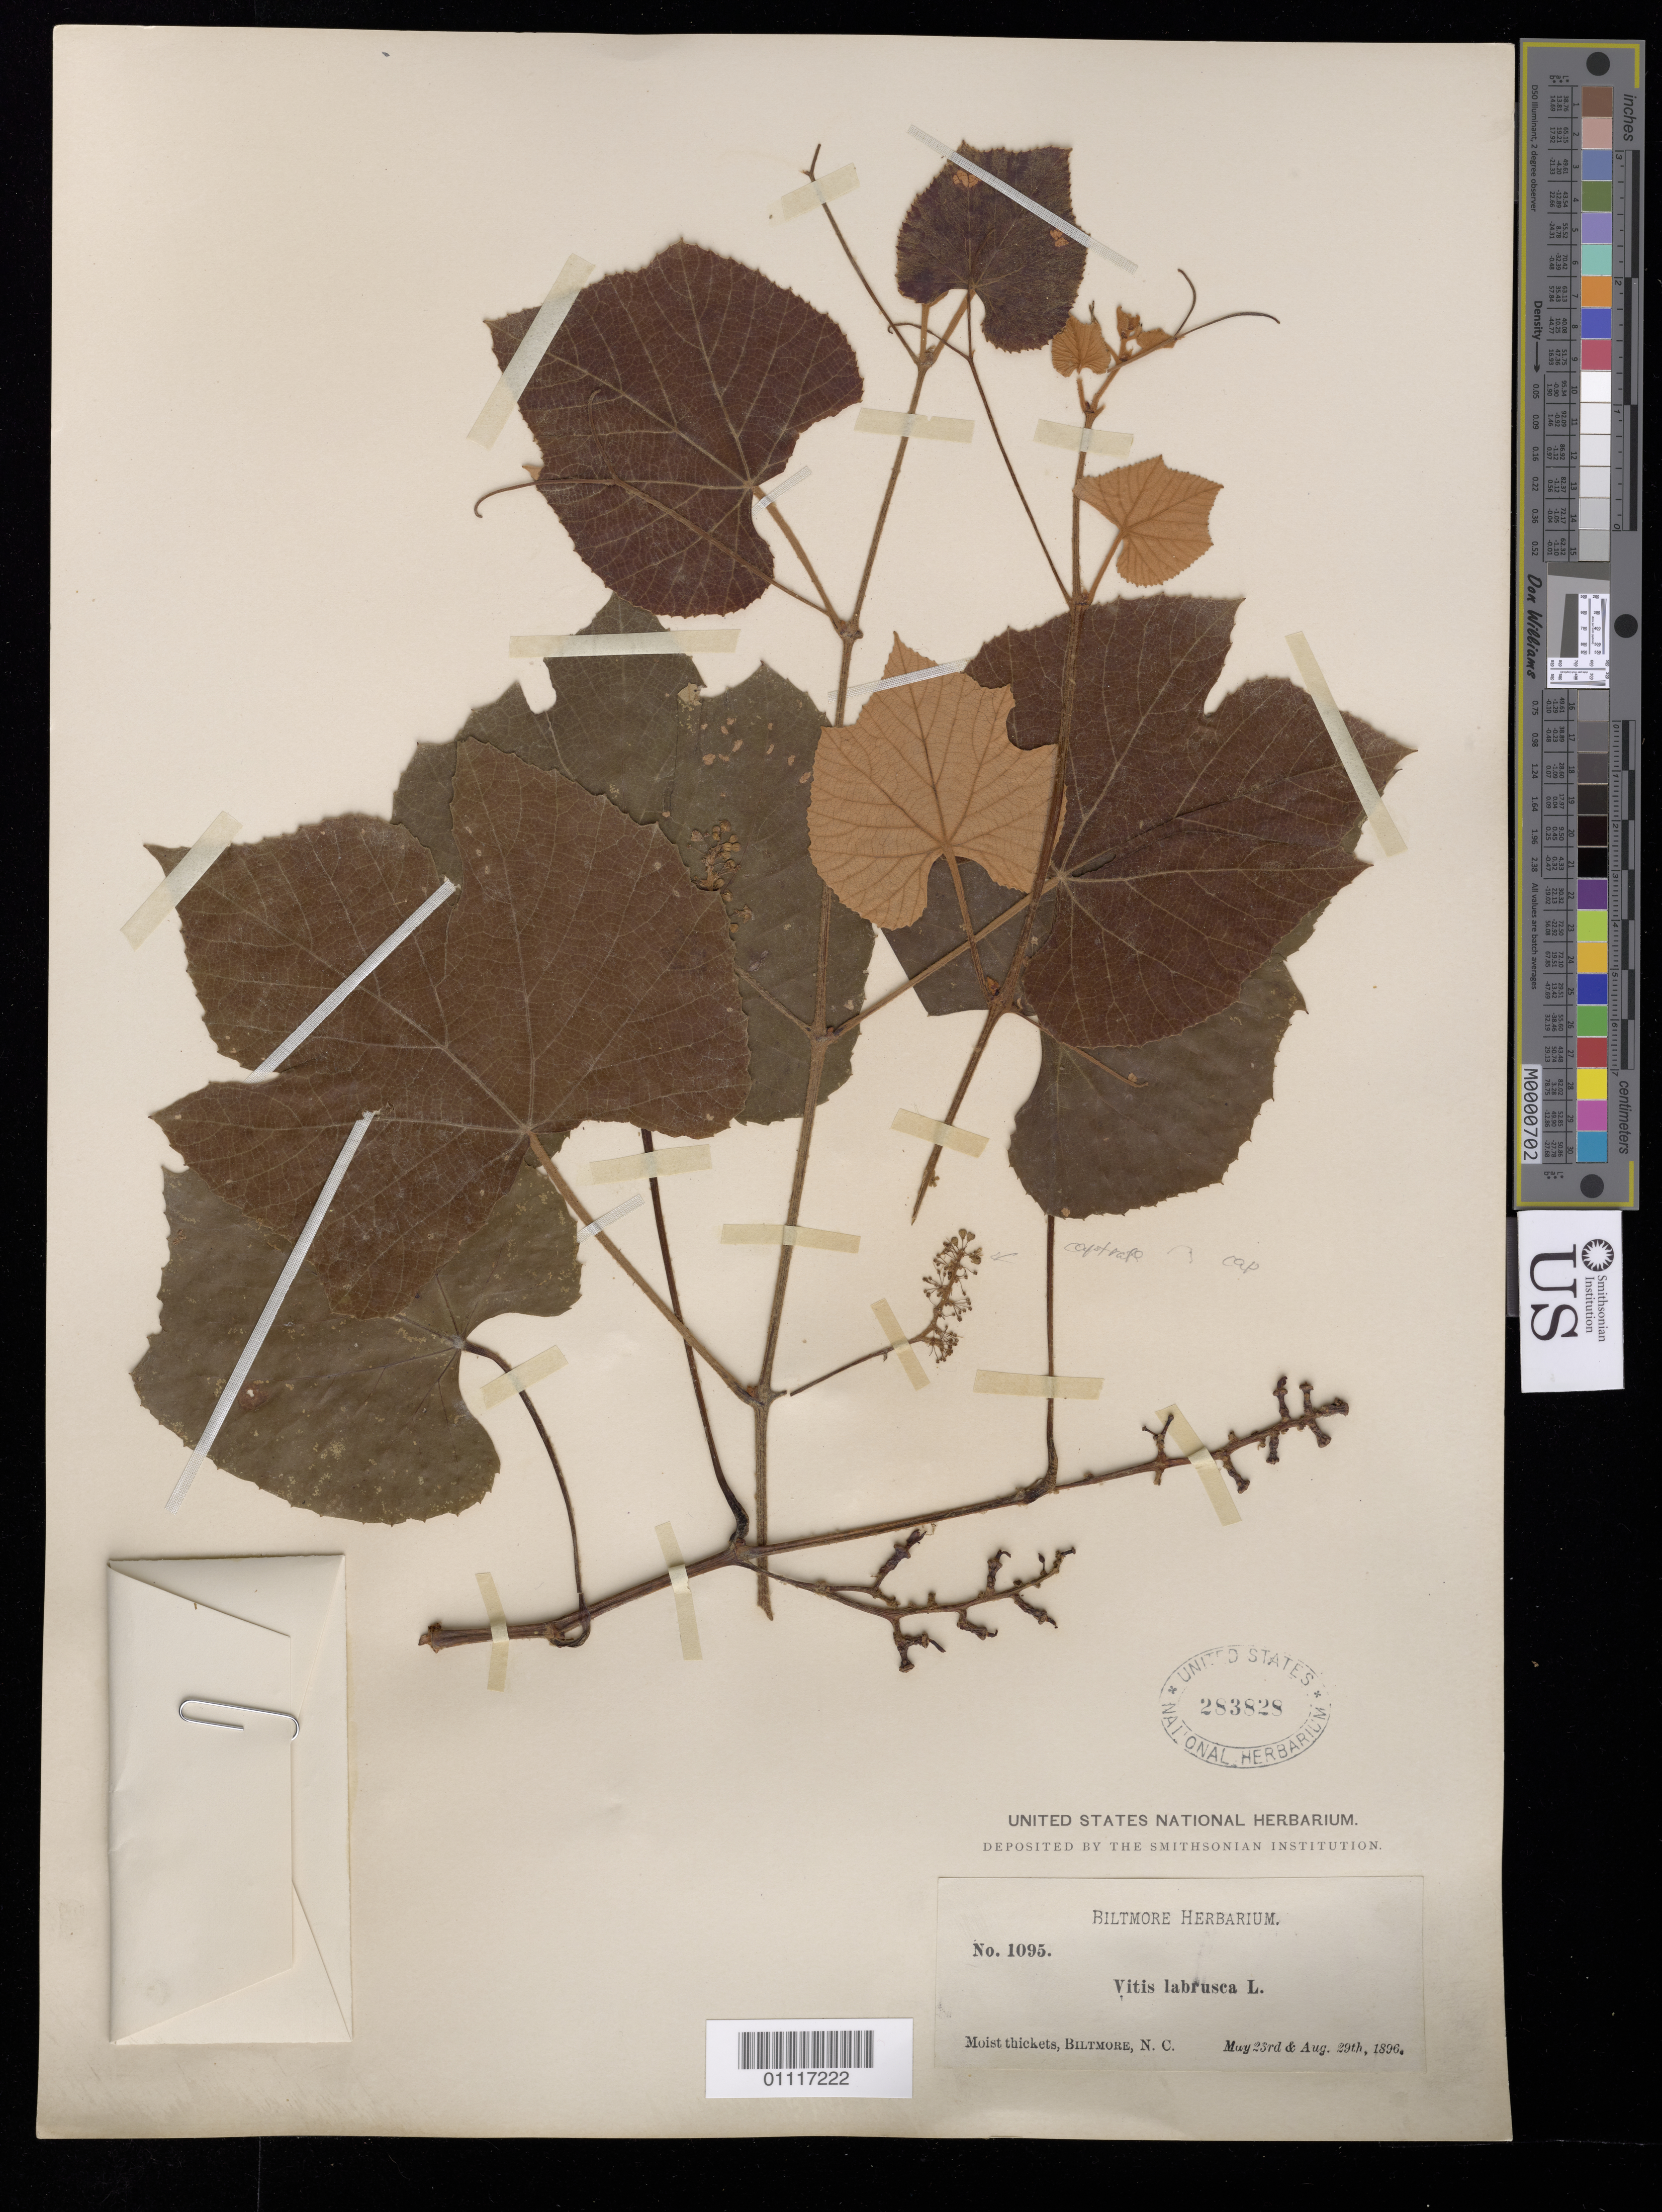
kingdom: Plantae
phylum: Tracheophyta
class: Magnoliopsida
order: Vitales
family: Vitaceae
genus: Vitis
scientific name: Vitis labrusca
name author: L.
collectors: ex herb. Biltmore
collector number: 1095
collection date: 1896-05-23,1896-08-29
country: United States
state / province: North Carolina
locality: Biltmore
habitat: Moist thickets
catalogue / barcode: US 283828